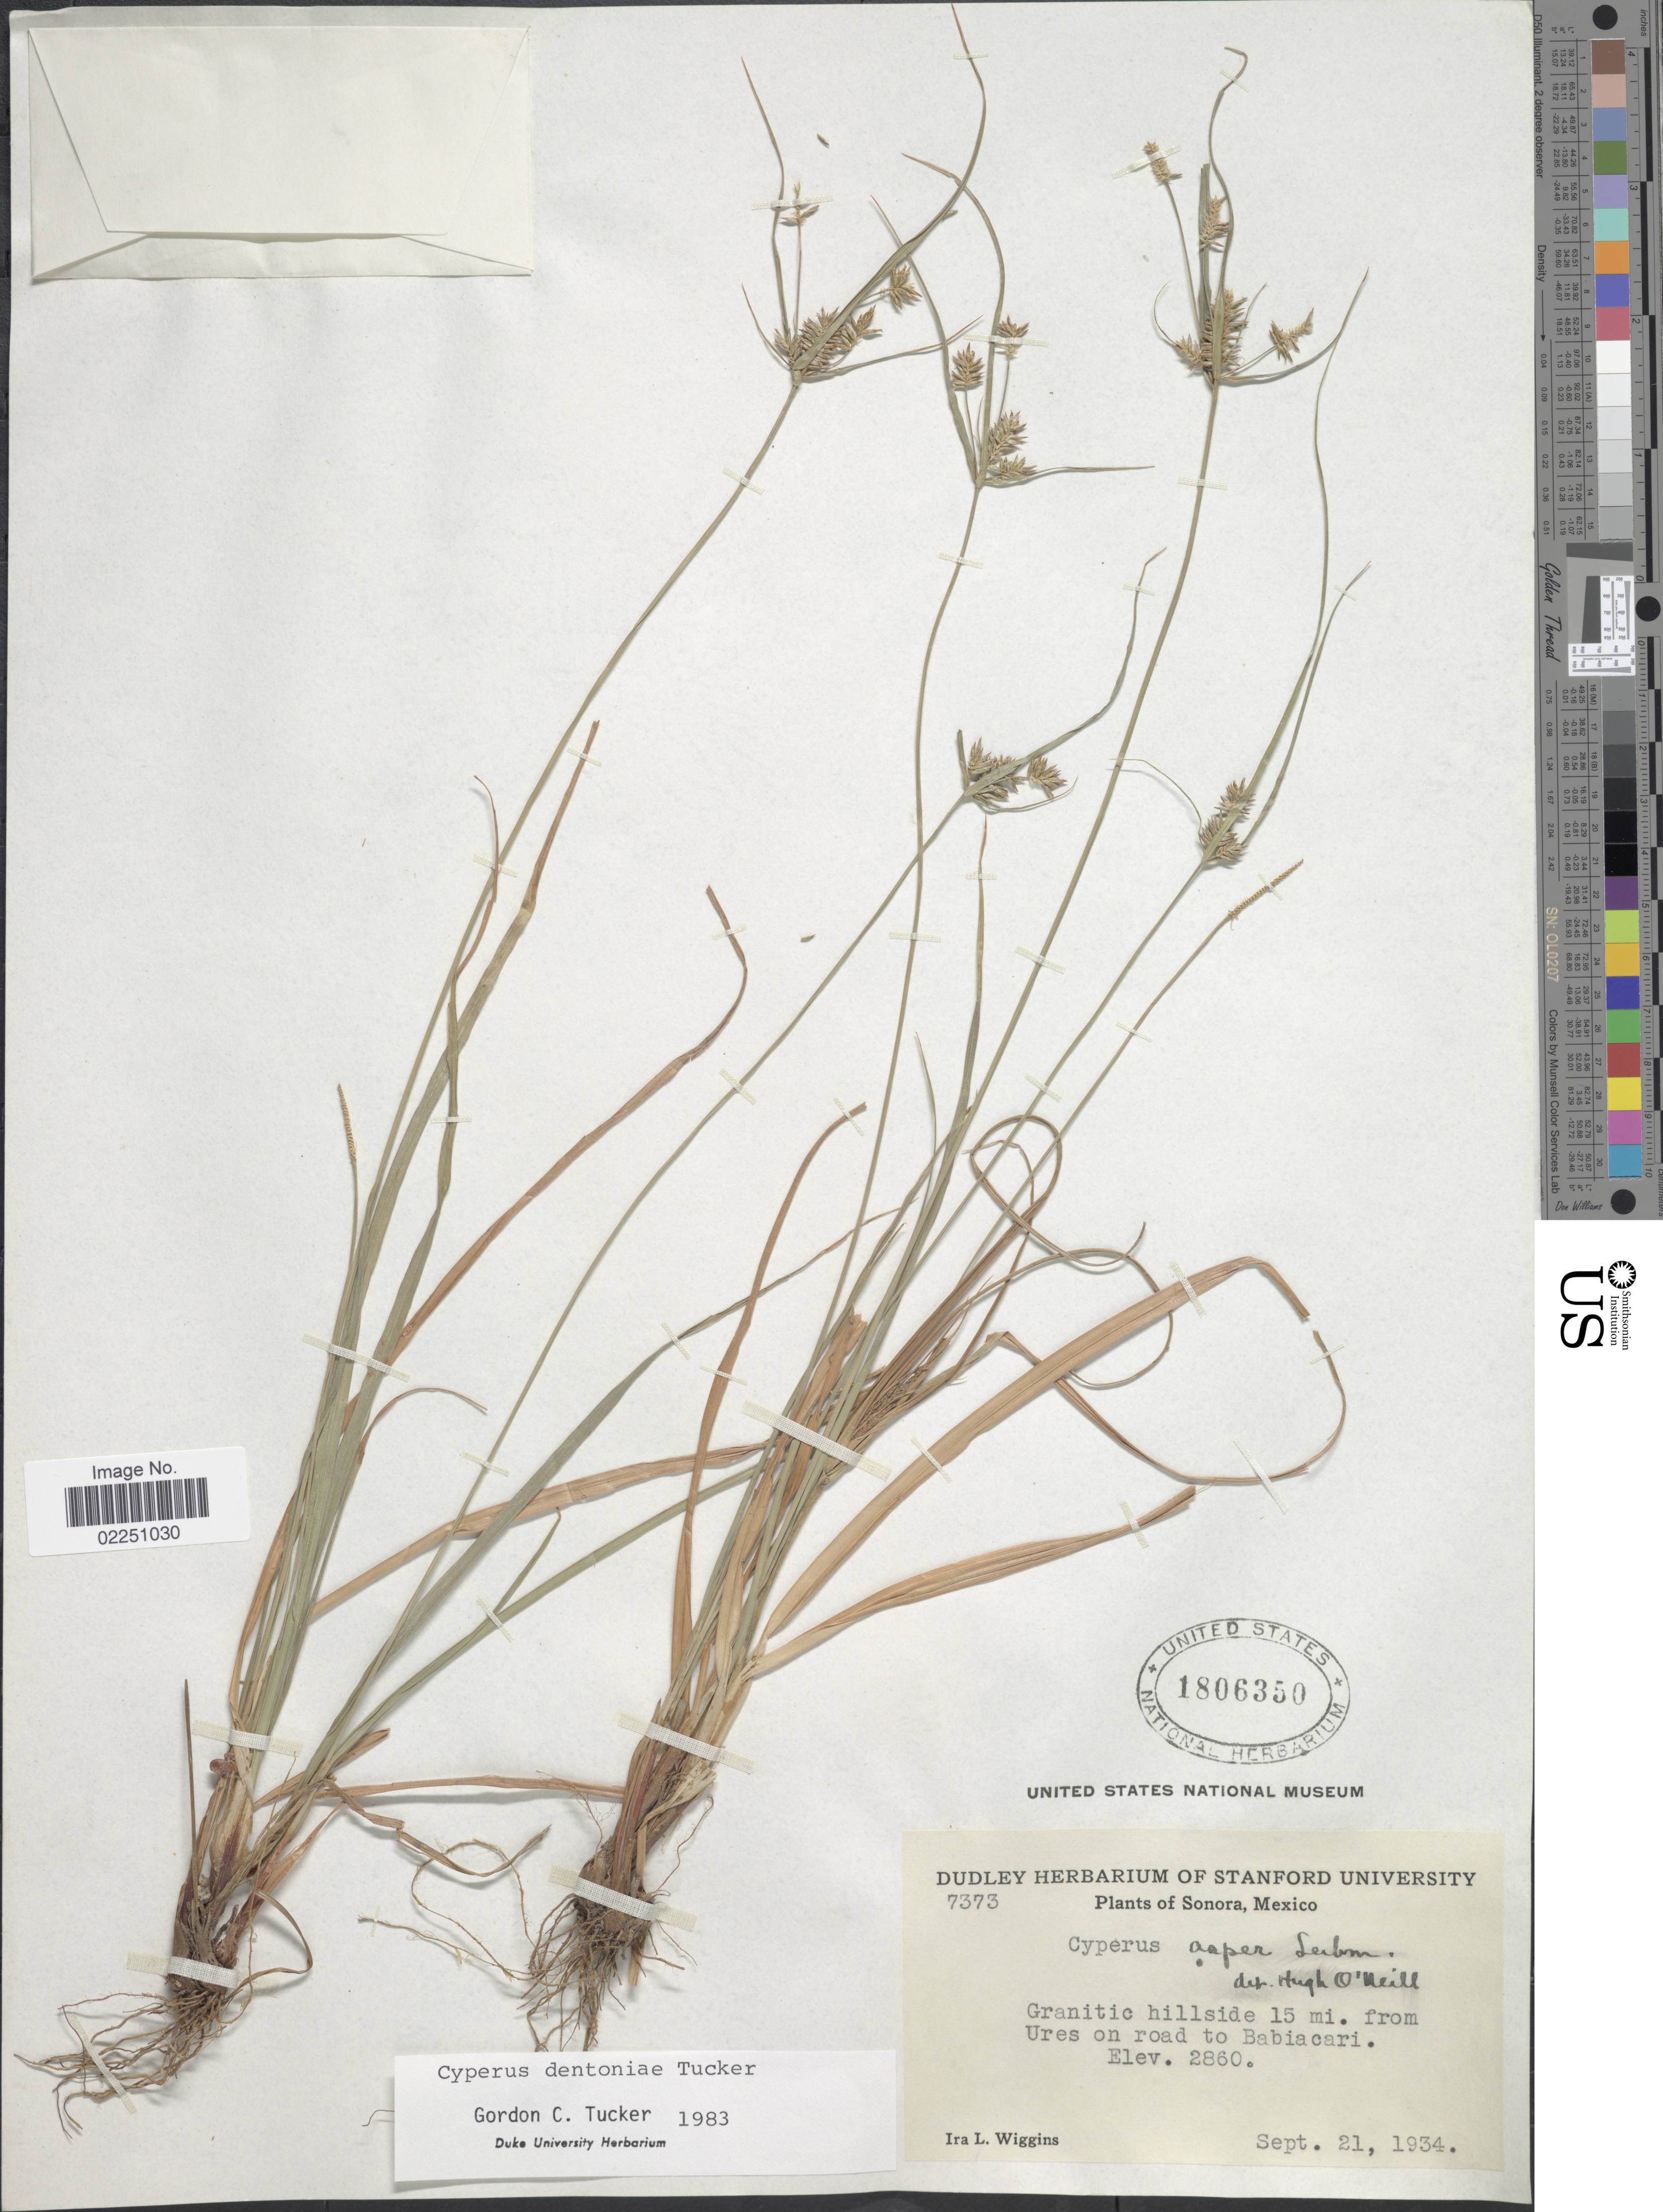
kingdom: Plantae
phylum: Tracheophyta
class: Liliopsida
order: Poales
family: Cyperaceae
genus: Cyperus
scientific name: Cyperus dentoniae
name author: G.C. Tucker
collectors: I. L. Wiggins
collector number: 7373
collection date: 1934-09-21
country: Mexico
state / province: Sonora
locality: Granitic hillside 15 mi. from Ures on road to Babiacari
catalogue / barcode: US 1806350